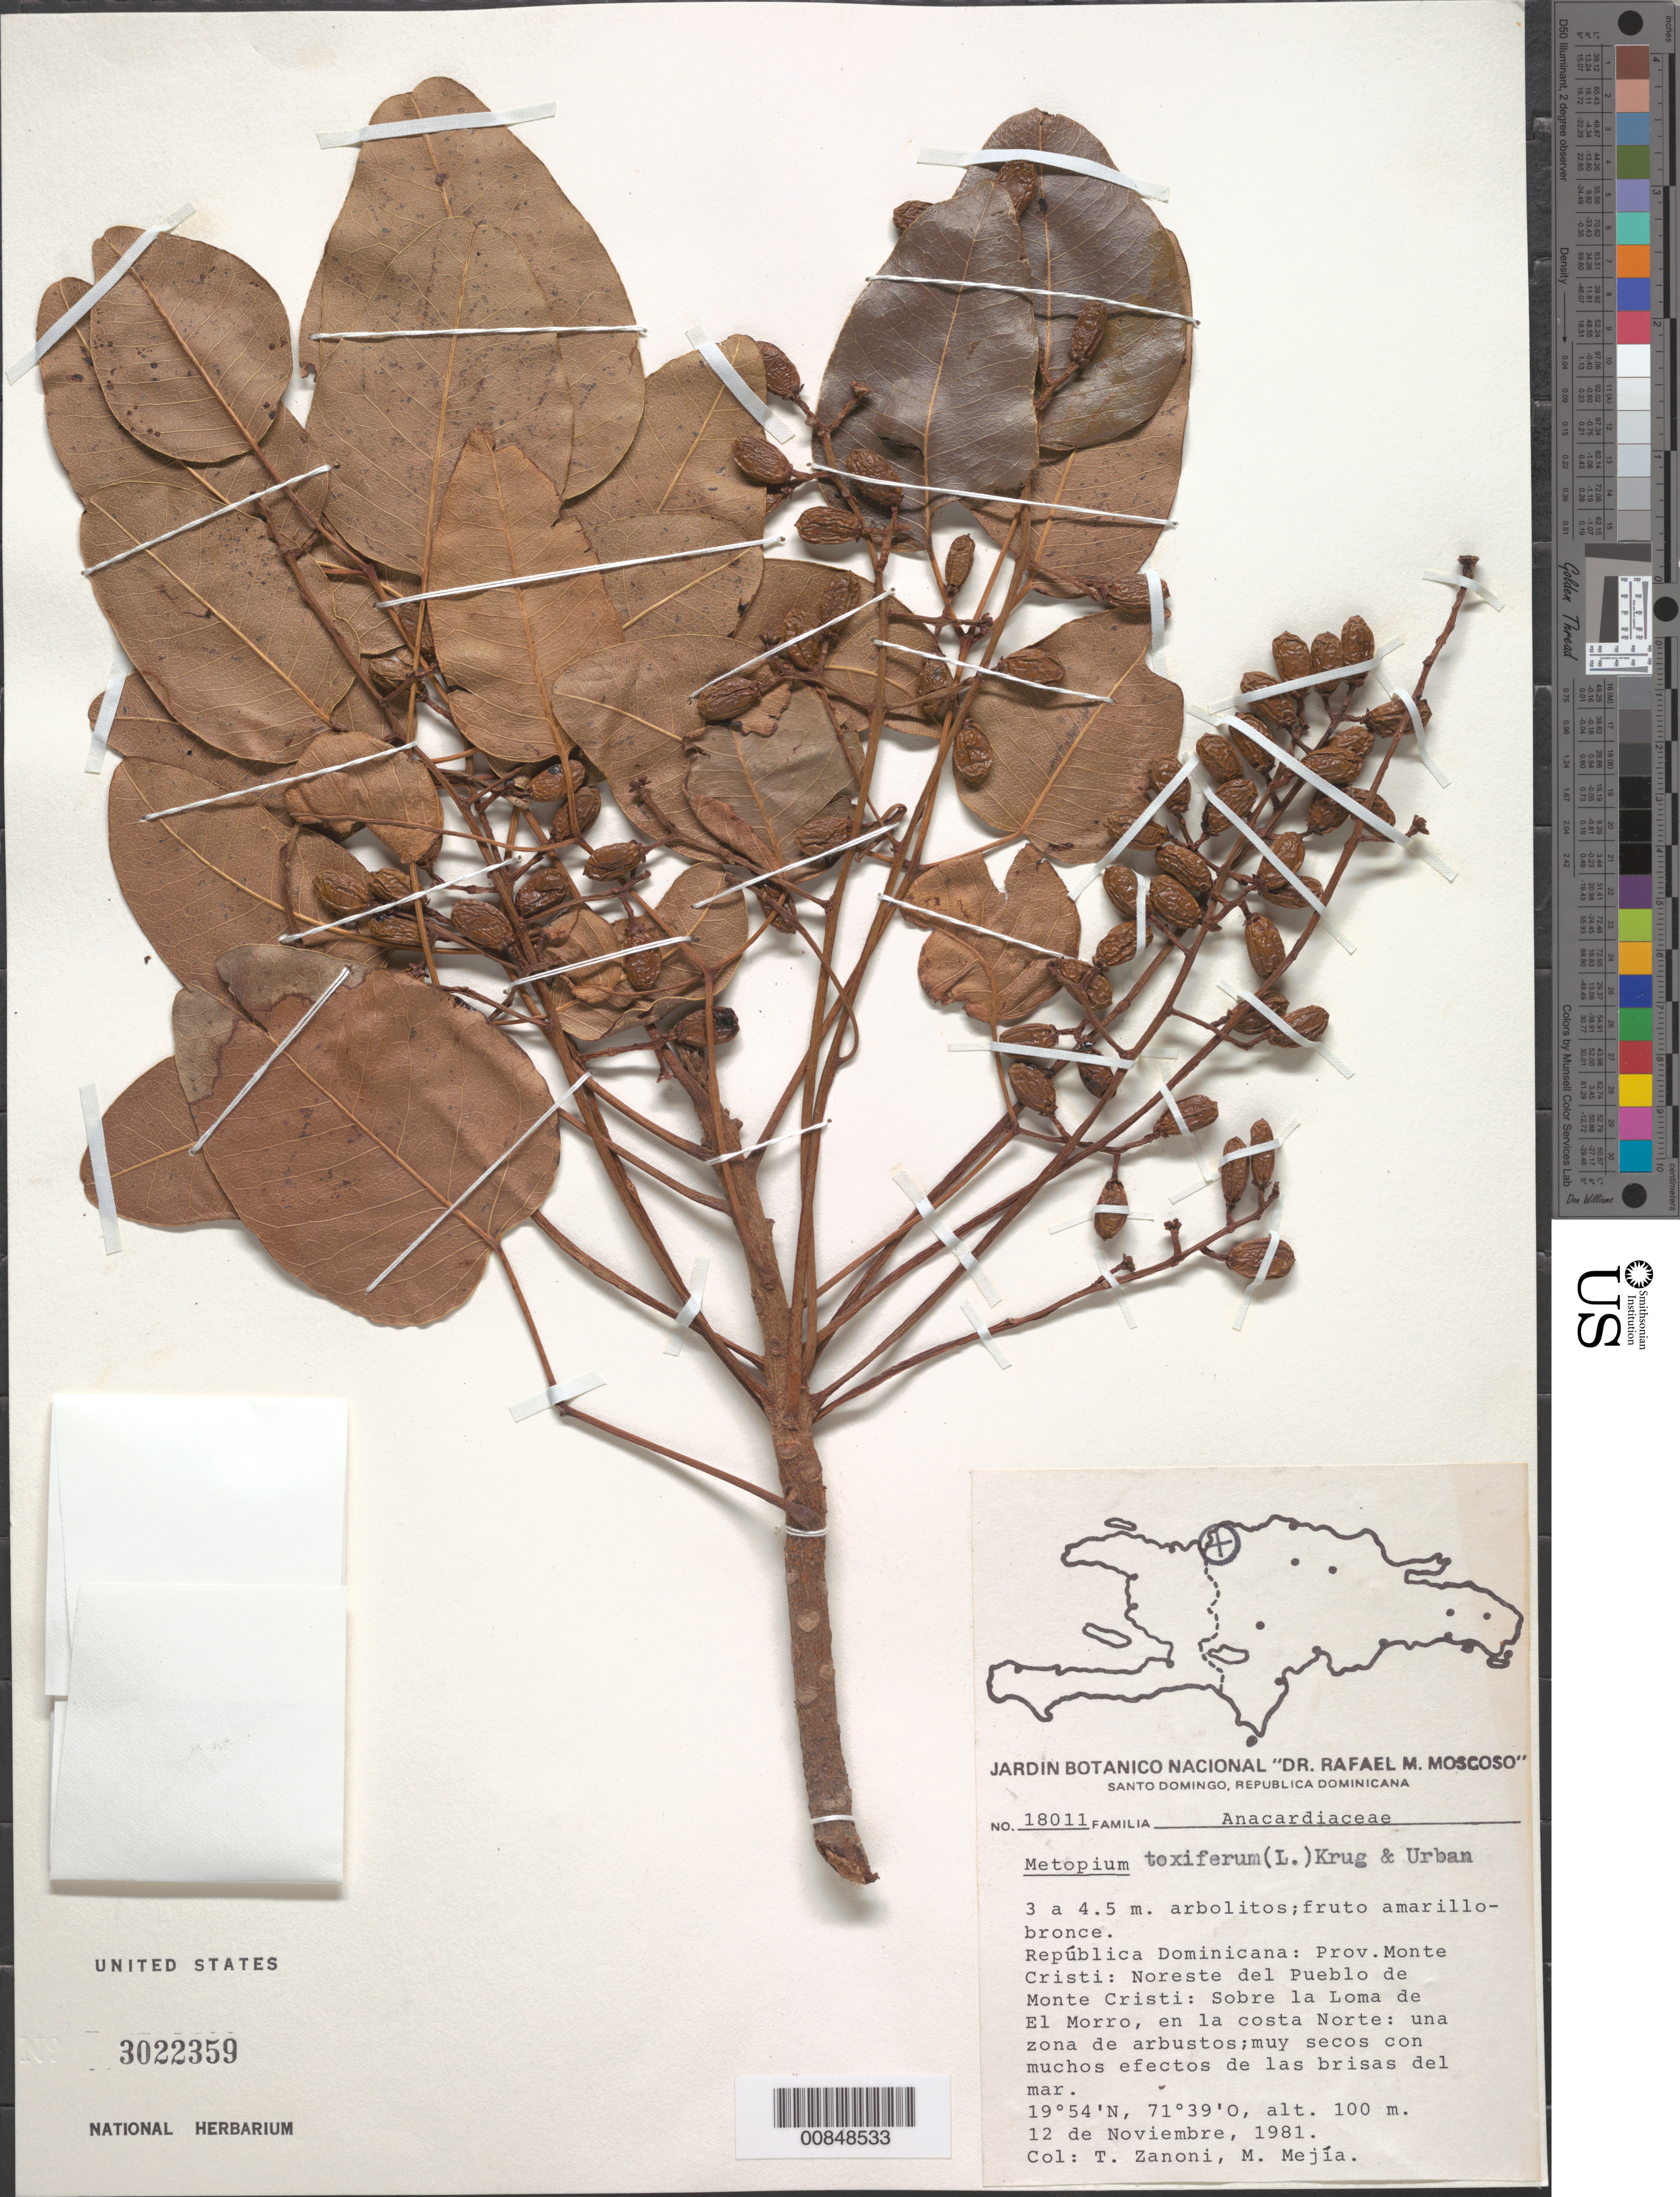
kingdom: Plantae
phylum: Tracheophyta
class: Magnoliopsida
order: Sapindales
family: Anacardiaceae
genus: Metopium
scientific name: Metopium toxiferum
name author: (L.) Krug & Urb.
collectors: T. A. Zanoni & M. Mejia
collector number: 18011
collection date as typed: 12 Nov 1981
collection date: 1981-11-12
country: Dominican Republic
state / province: Monte Cristi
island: Hispaniola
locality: NE del pueblo de Monte Cristi, sobre la Loma de El Morro, en la costa norte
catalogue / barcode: US 3022359